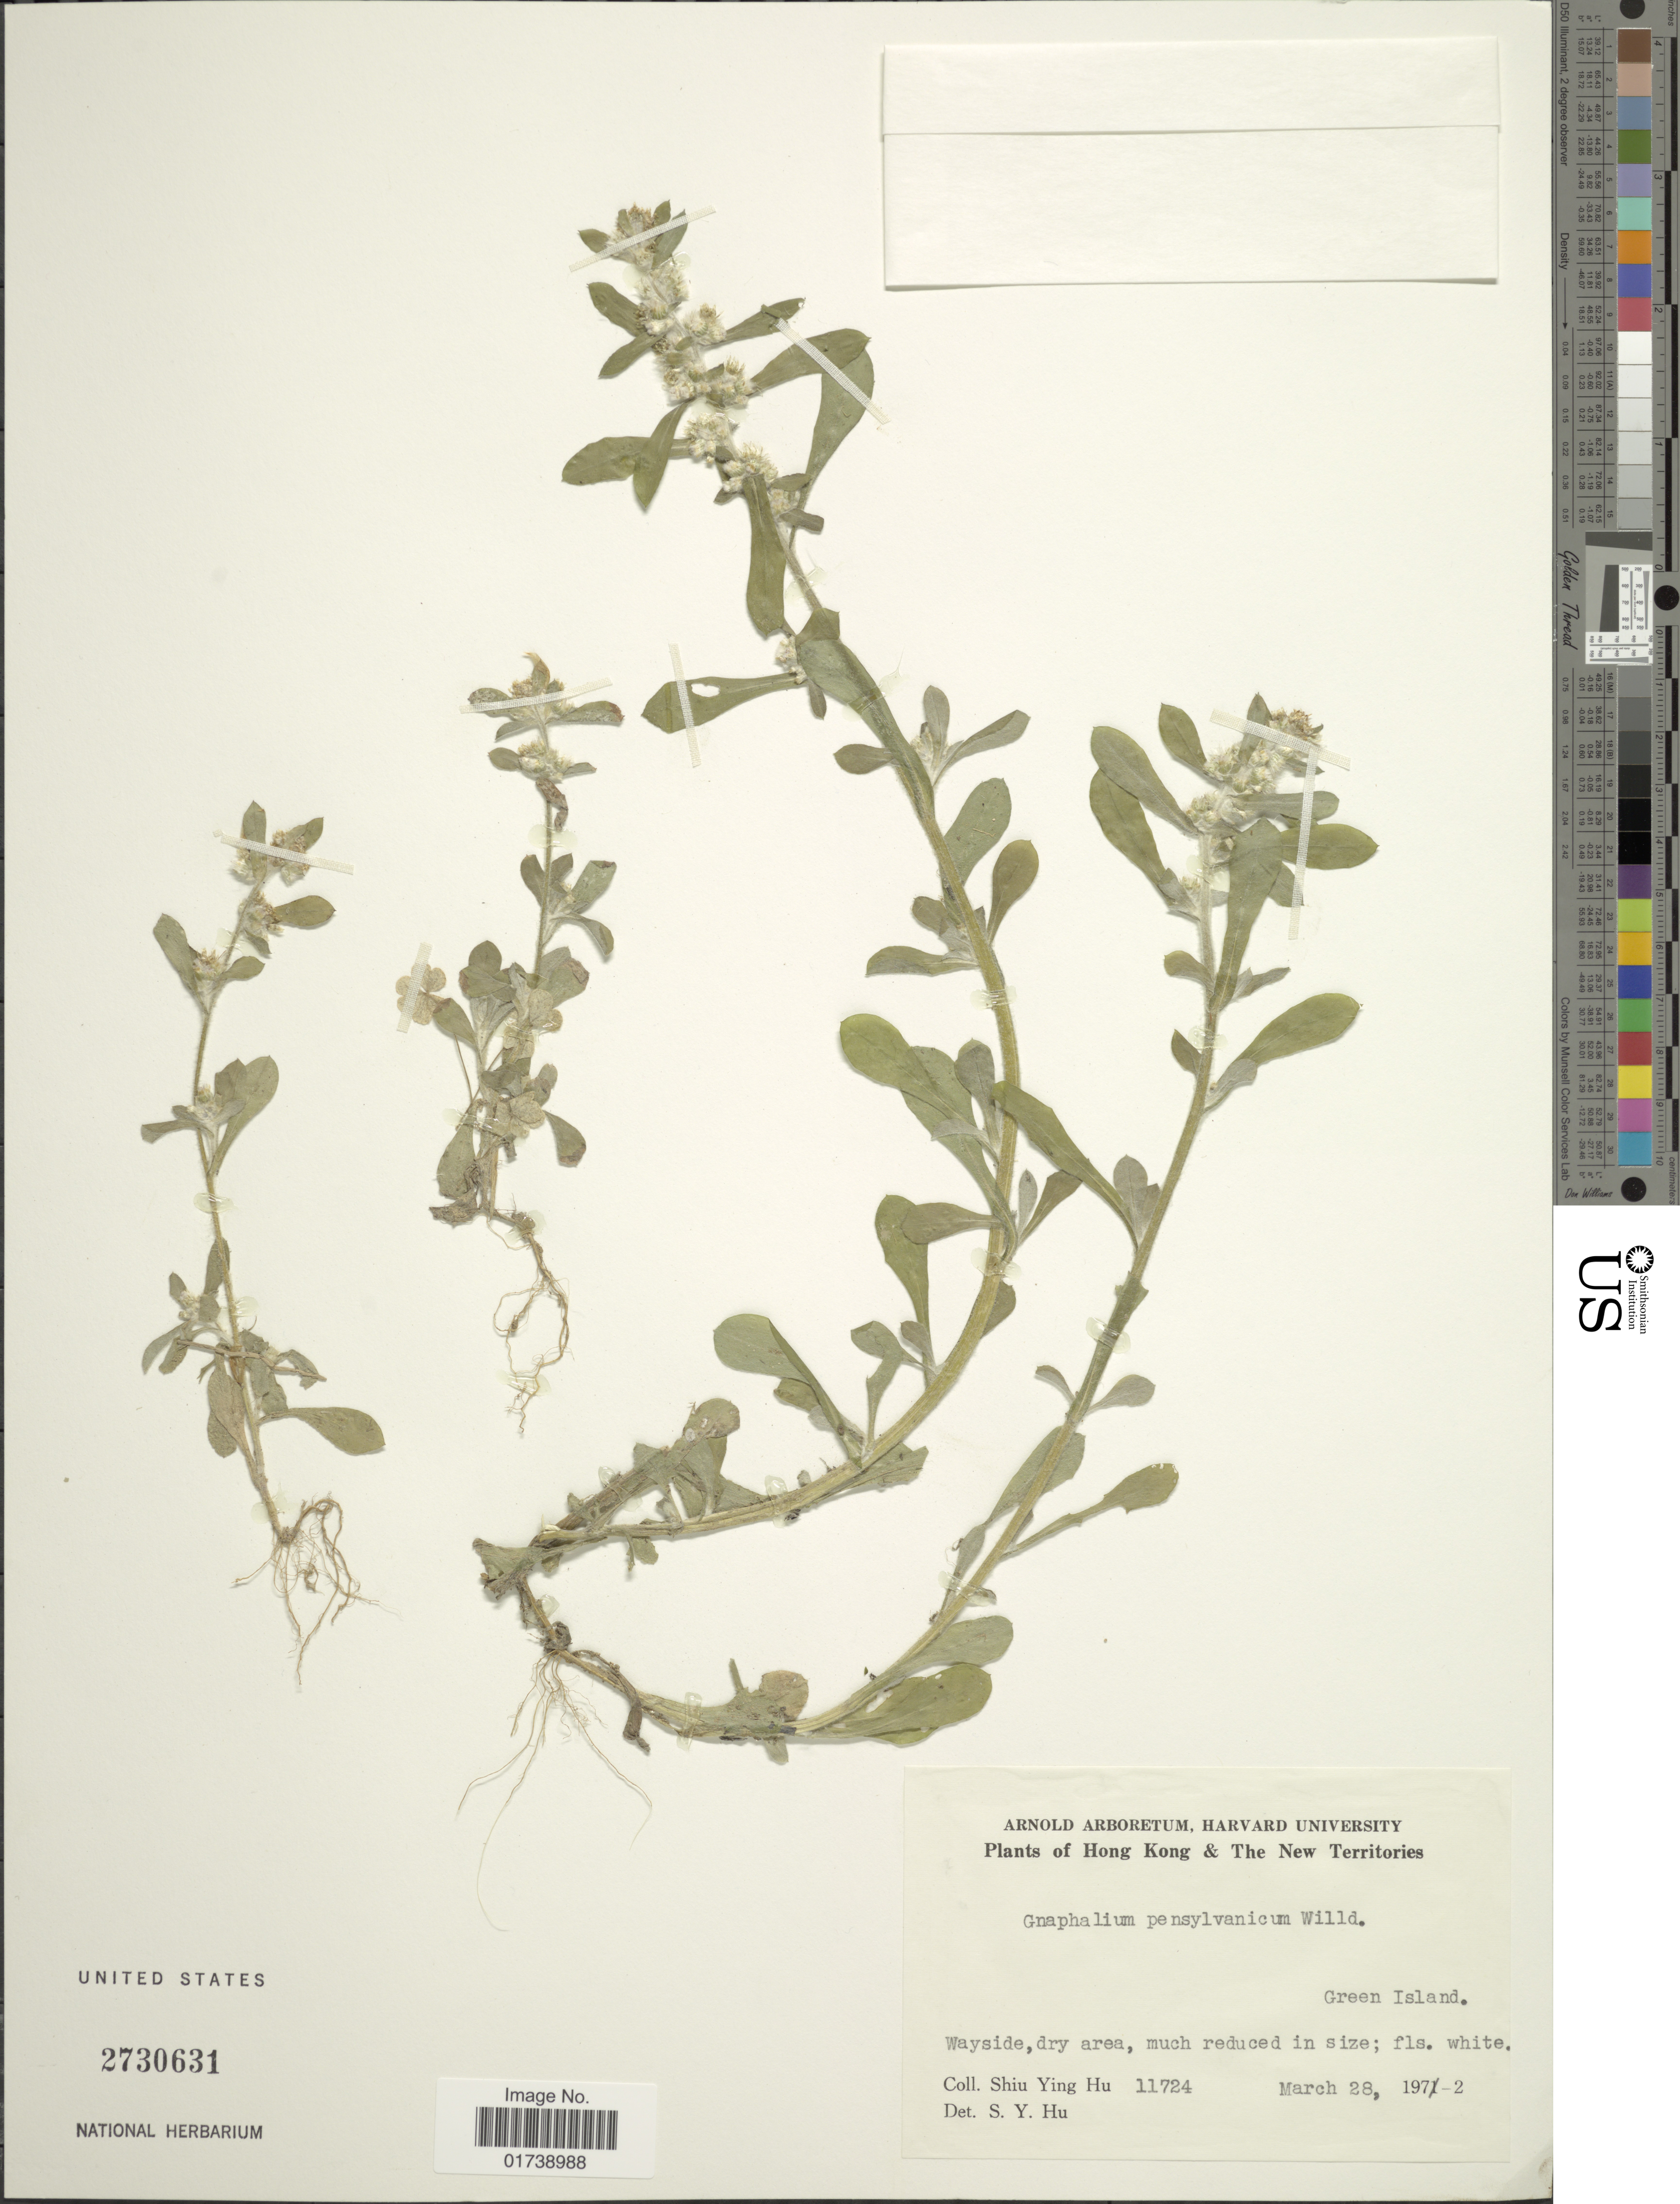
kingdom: Plantae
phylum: Tracheophyta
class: Magnoliopsida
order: Asterales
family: Asteraceae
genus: Gamochaeta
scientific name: Gamochaeta pensylvanica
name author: (Willd.) Cabrera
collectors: S. Y. Hu & S. Y. Hu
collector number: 11724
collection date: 1972-03-28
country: China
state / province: Hong Kong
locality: Hong Kong & the New Territories, Green Island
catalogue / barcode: US 2730631